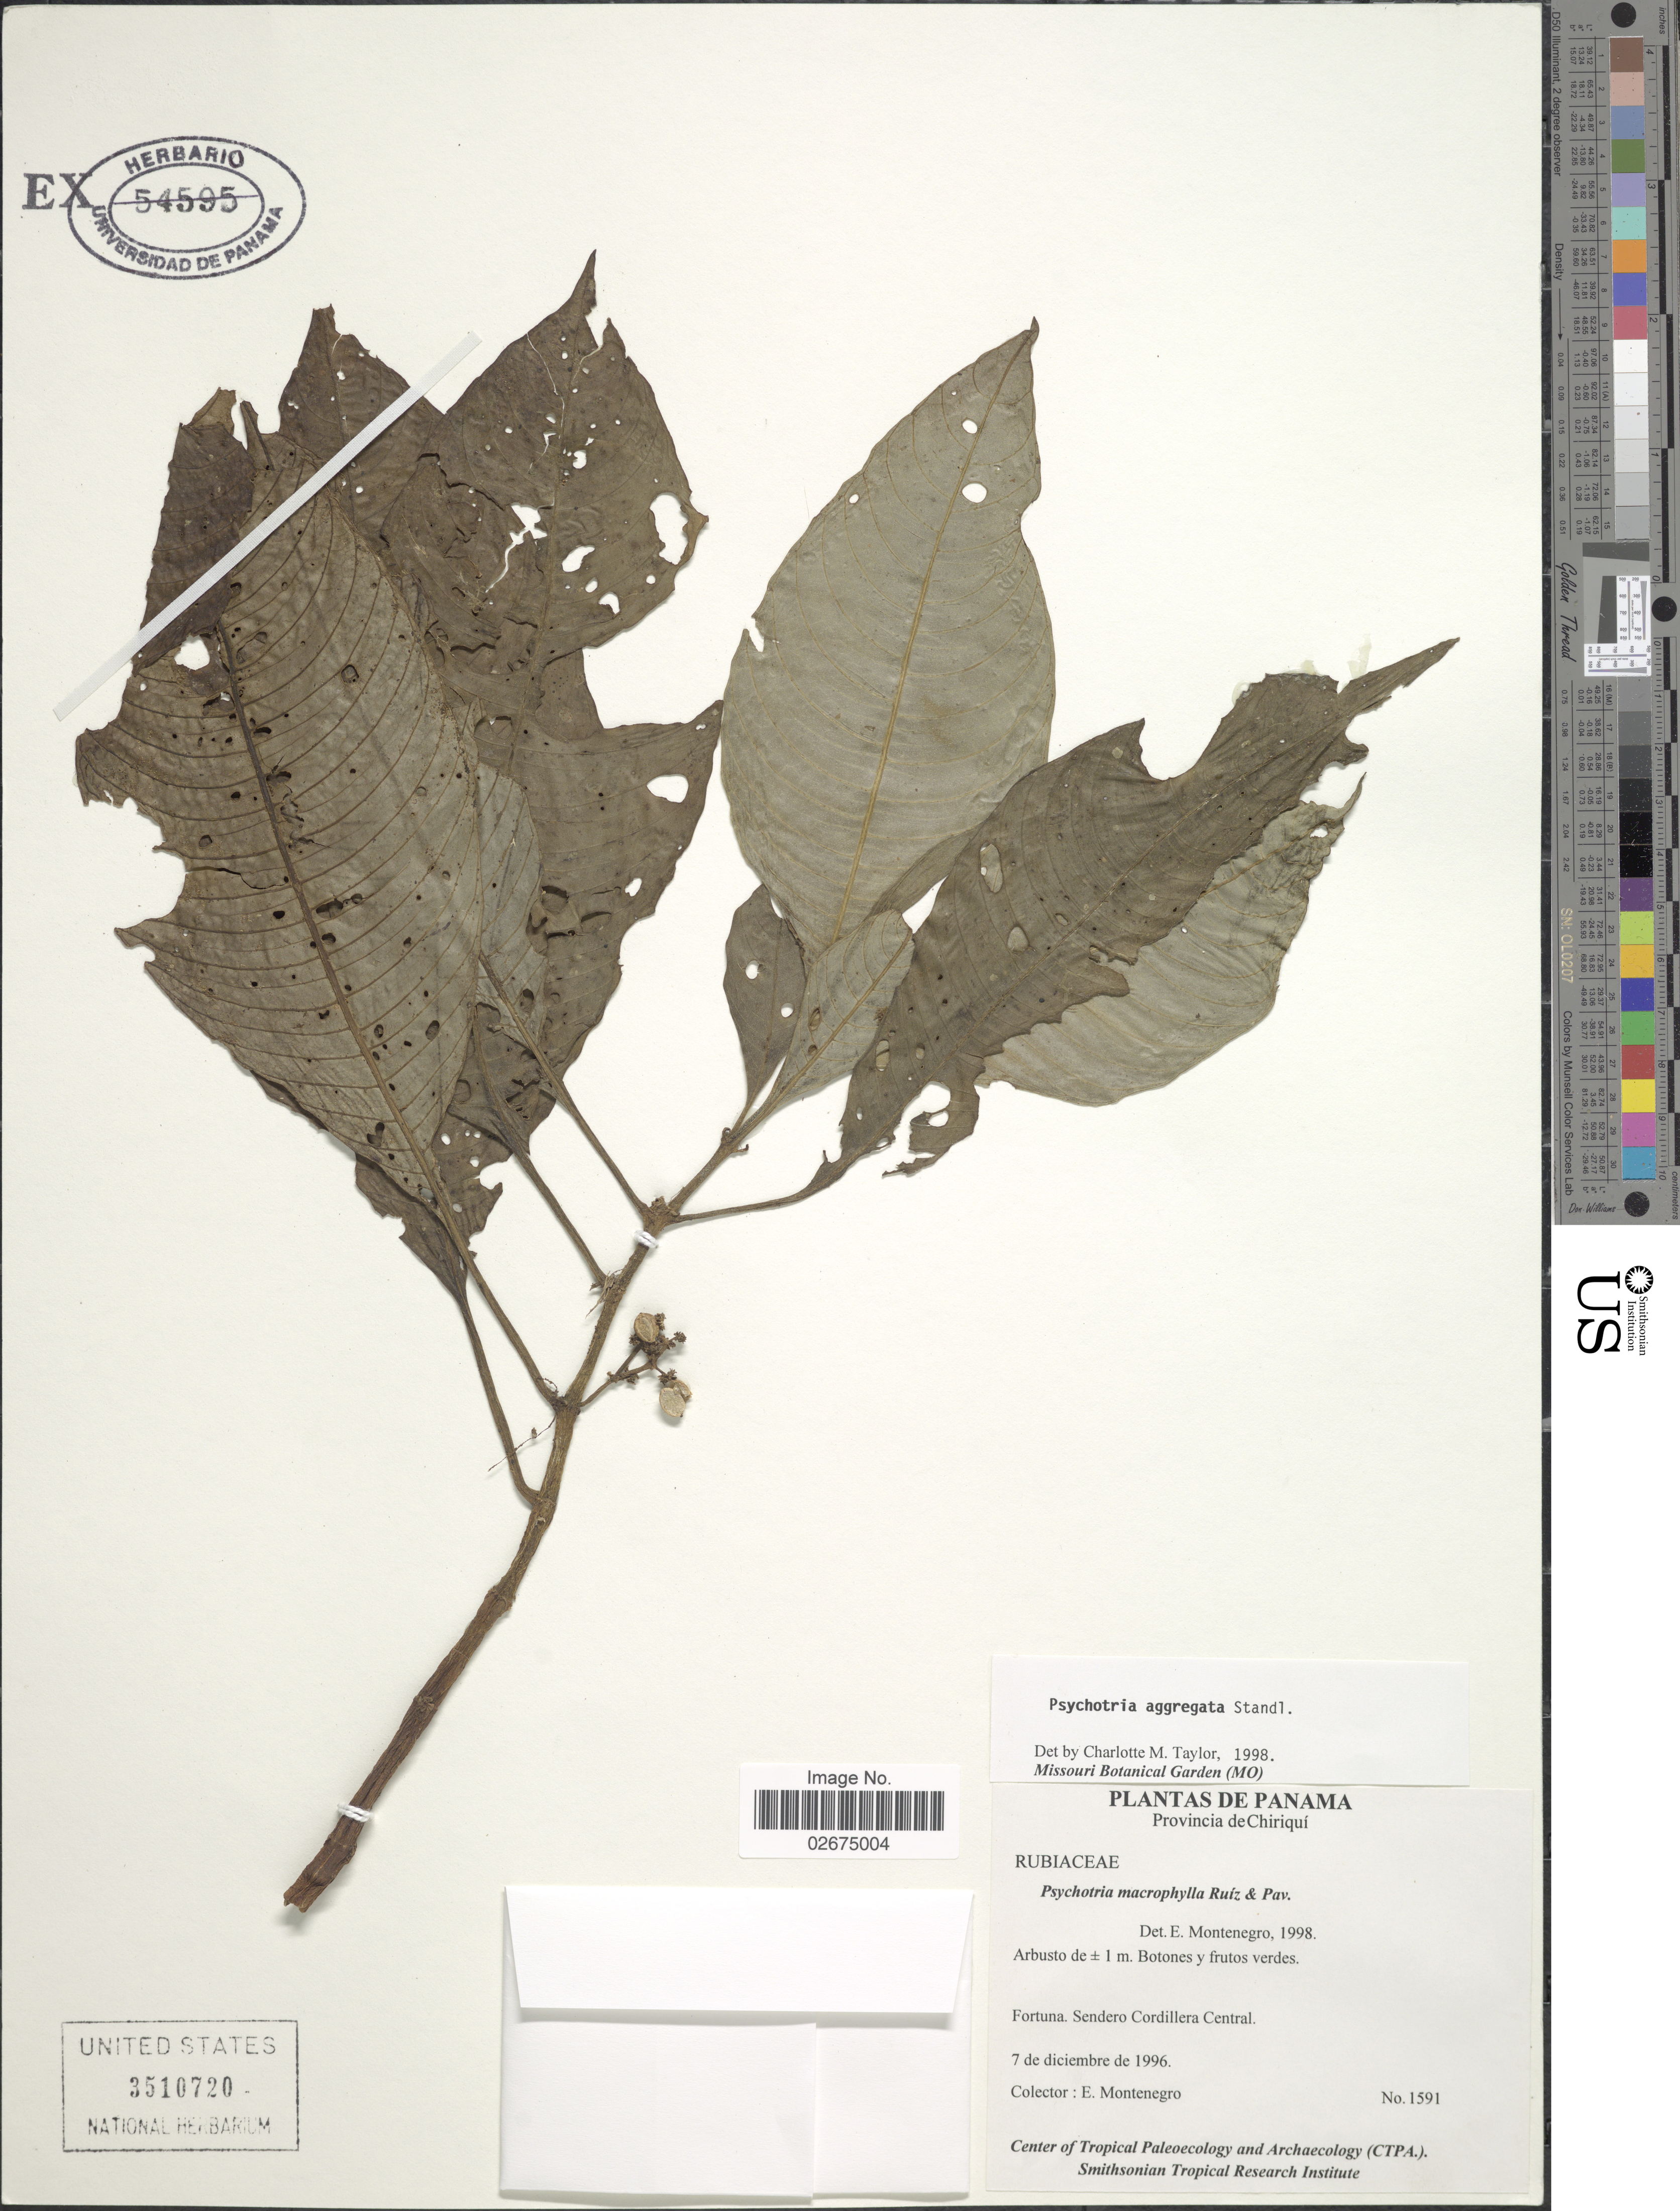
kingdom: Plantae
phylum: Tracheophyta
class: Magnoliopsida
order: Gentianales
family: Rubiaceae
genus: Notopleura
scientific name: Notopleura aggregata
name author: (Standl.) C.M. Taylor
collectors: E. Montenegro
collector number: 1591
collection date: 1996-12-07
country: Panama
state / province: Chiriqui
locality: Fortuna. Sendero Cordillera Central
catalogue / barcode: US 3510720